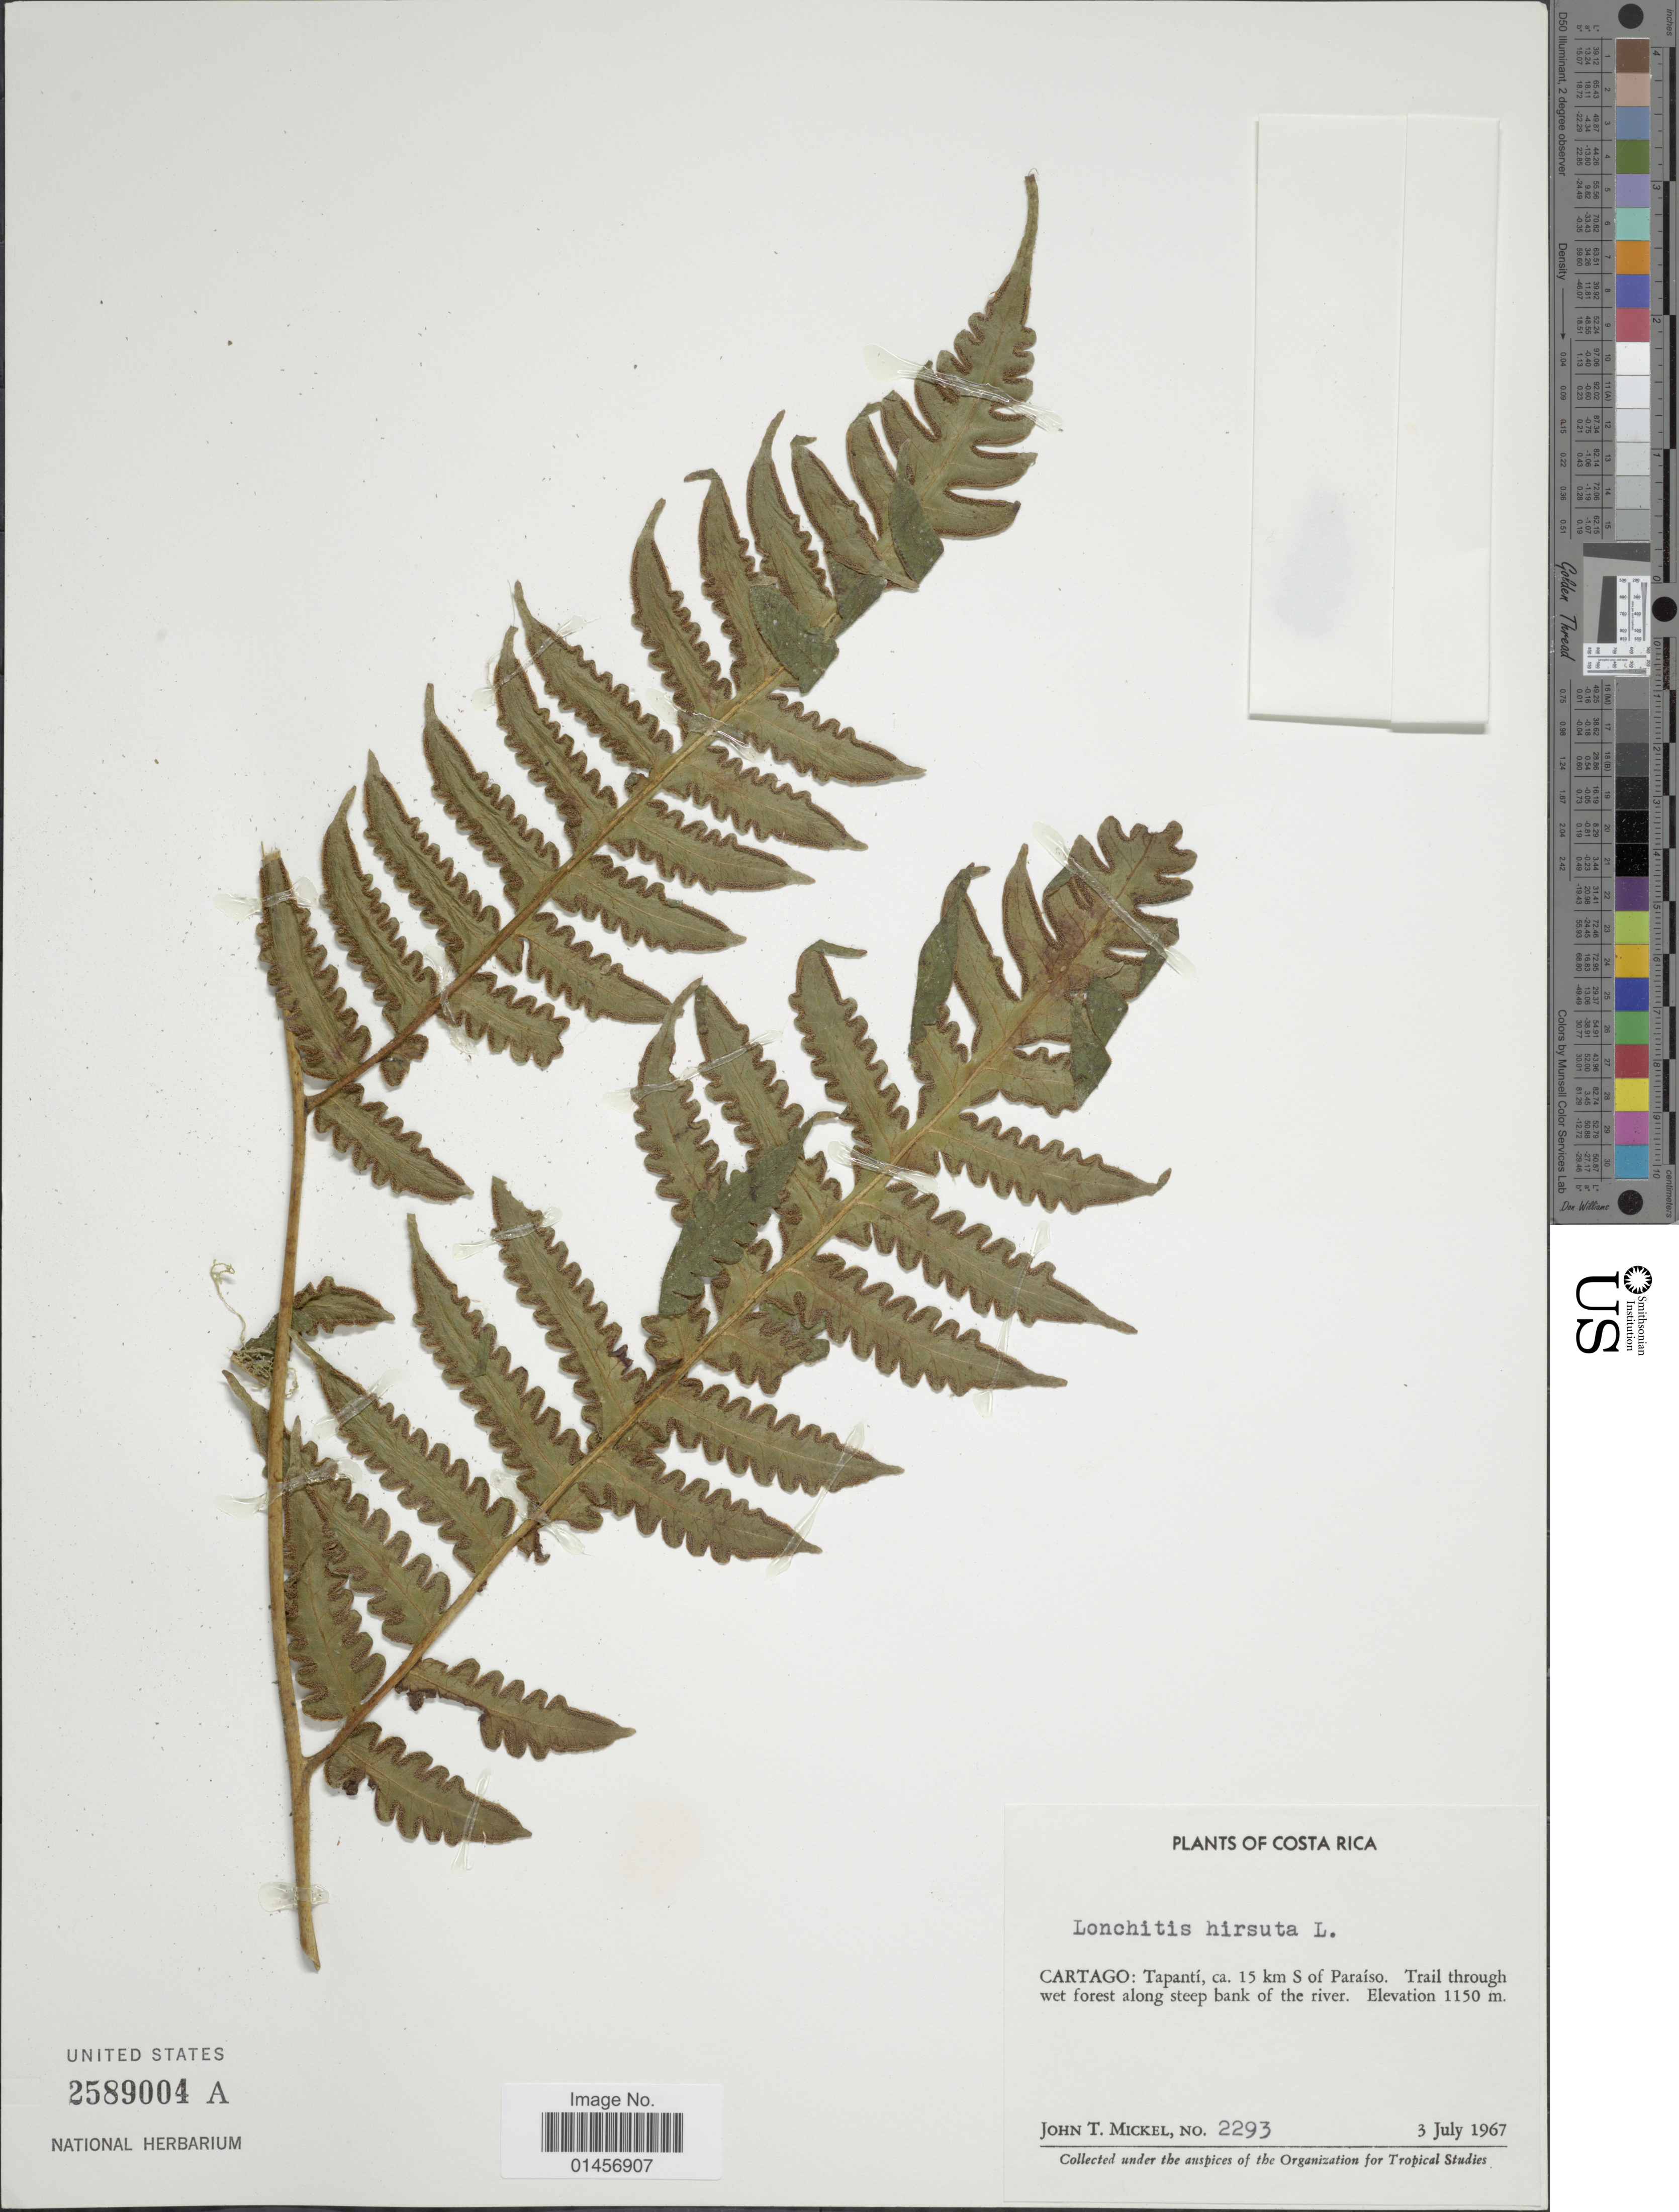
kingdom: Plantae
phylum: Tracheophyta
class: Polypodiopsida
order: Polypodiales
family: Lonchitidaceae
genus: Lonchitis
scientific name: Lonchitis hirsuta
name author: L.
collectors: J. T. Mickel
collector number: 2293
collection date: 1967-07-03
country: Costa Rica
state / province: Cartago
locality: Costa Rica, Cartago: tapanti, ca. 15 km S of Paraiso.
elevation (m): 1150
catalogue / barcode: US 2589004A